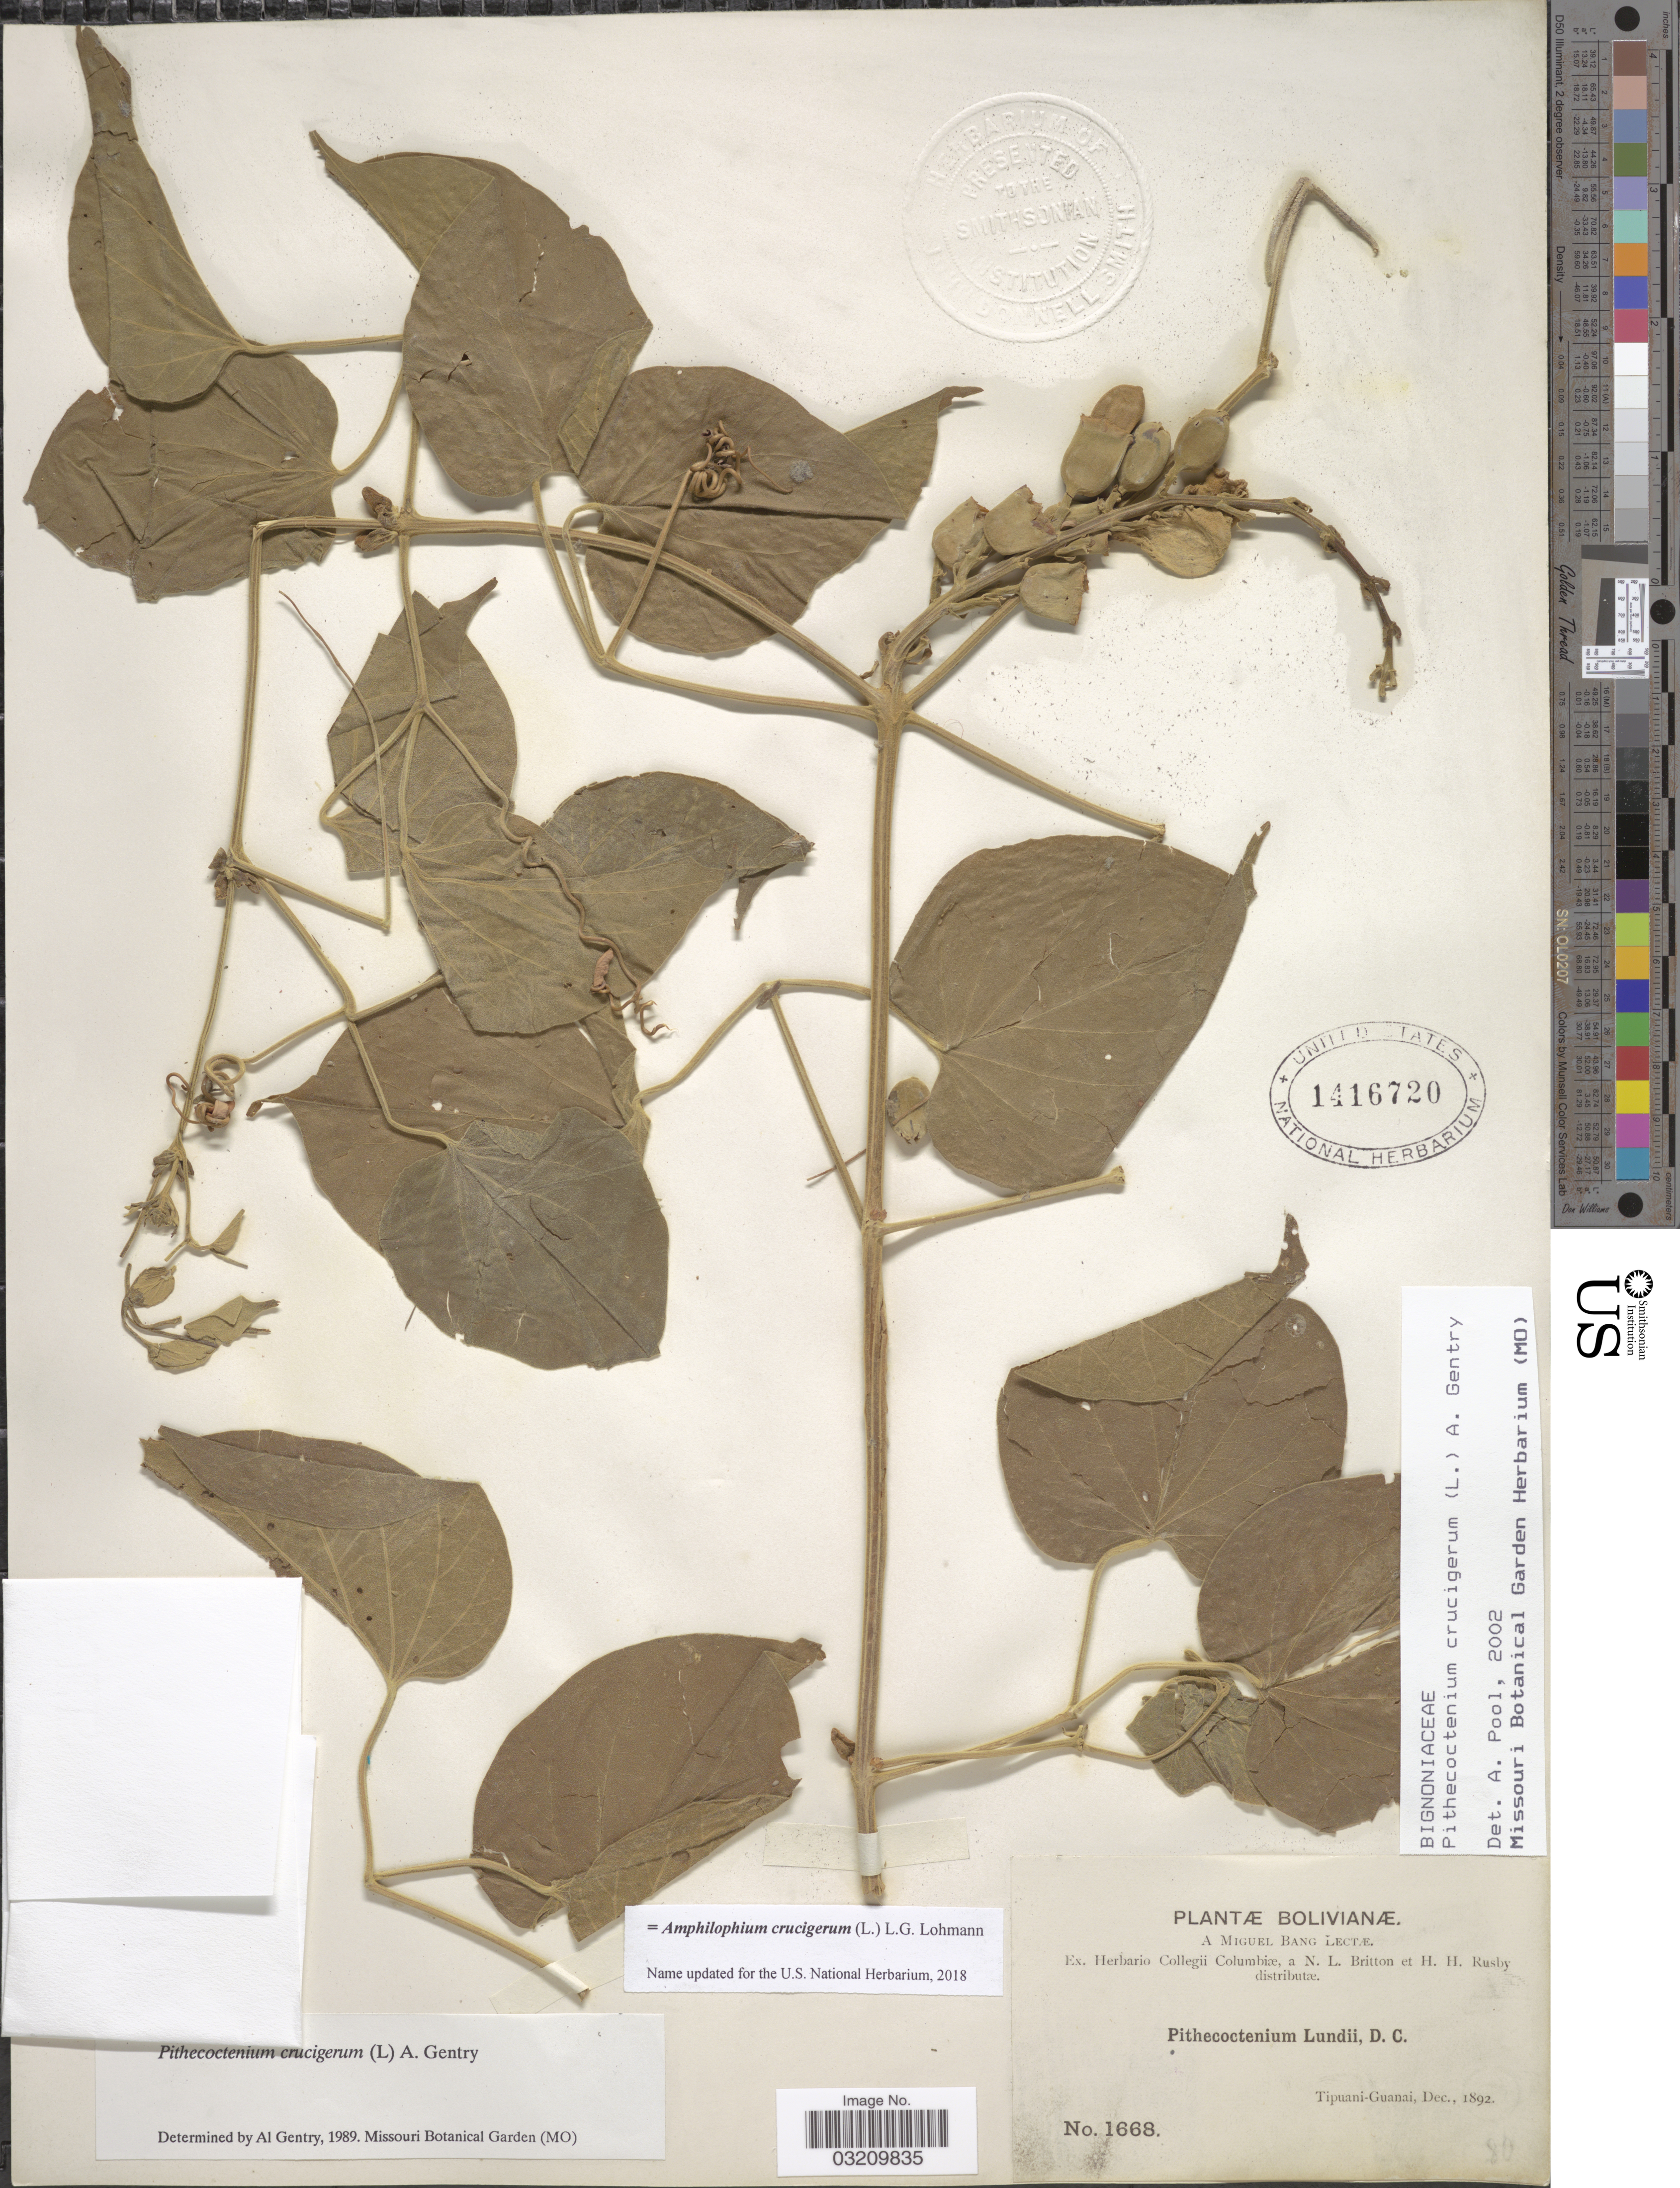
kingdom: Plantae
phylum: Tracheophyta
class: Magnoliopsida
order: Lamiales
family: Bignoniaceae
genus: Amphilophium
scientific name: Amphilophium crucigerum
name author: (L.) L.G. Lohmann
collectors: M. Bang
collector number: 1668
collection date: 1892-12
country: Bolivia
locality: Tipuani-Guanai.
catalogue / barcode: US 1416720